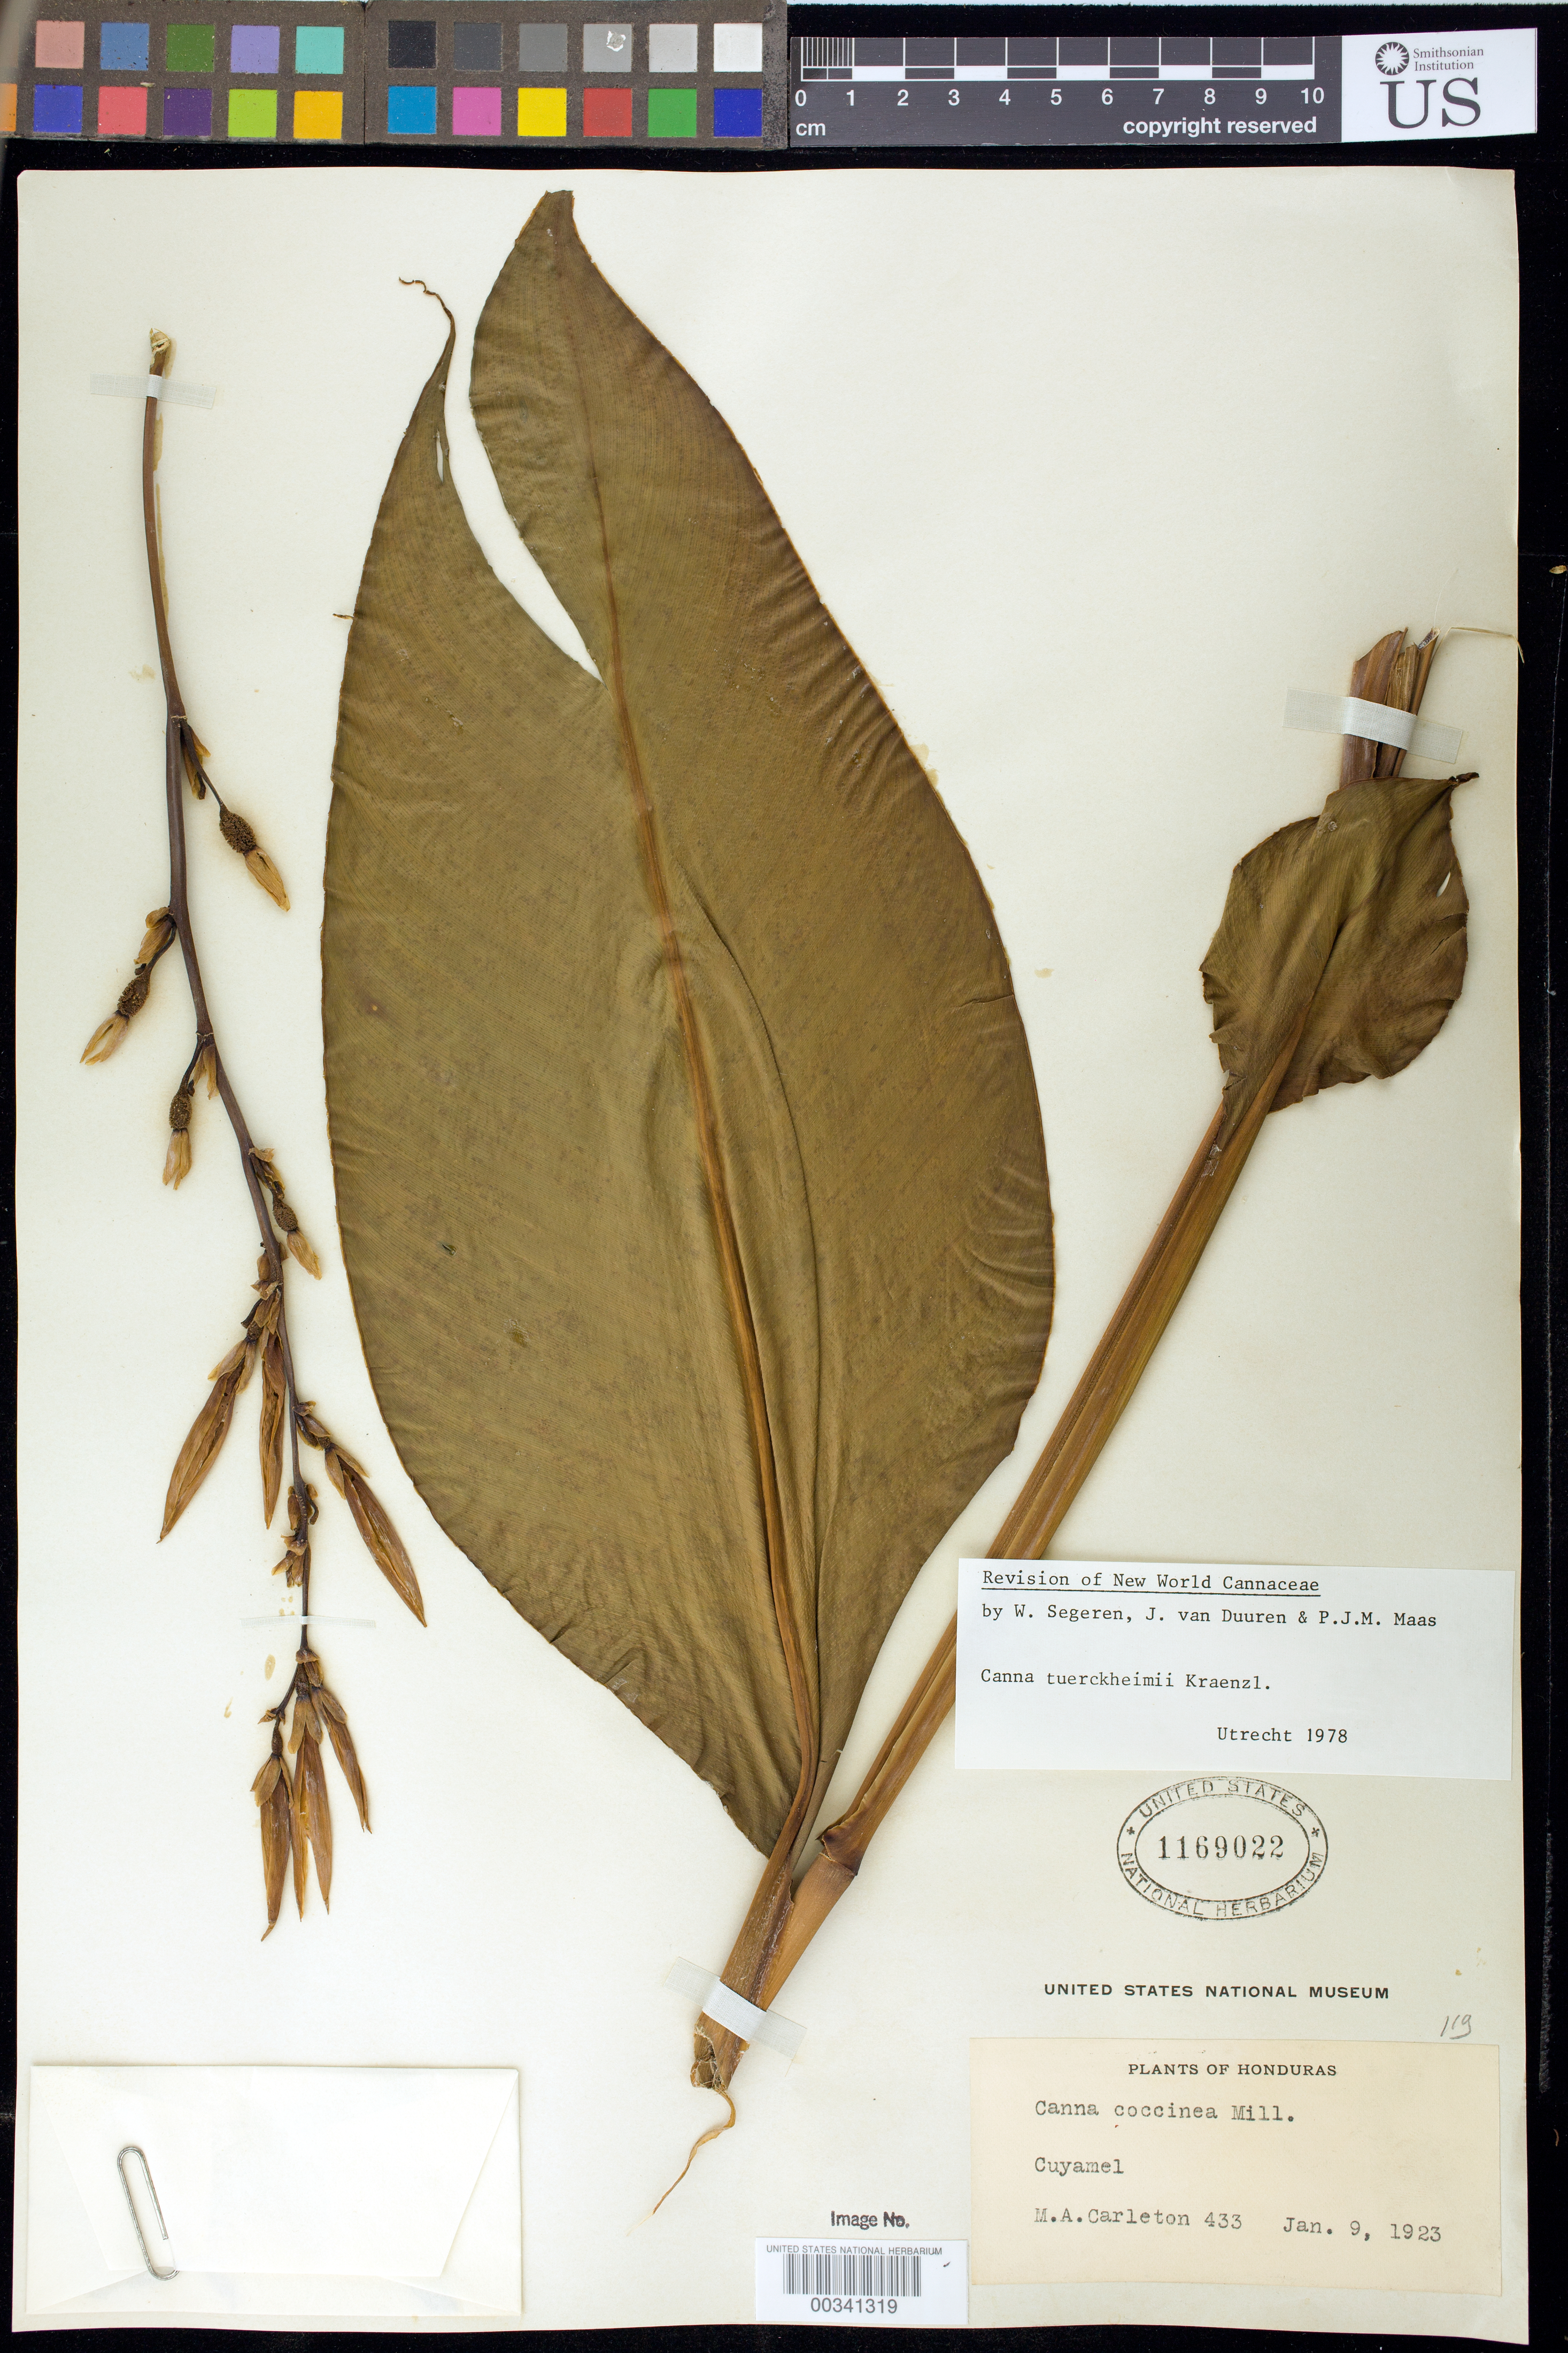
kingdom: Plantae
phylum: Tracheophyta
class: Liliopsida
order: Zingiberales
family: Cannaceae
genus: Canna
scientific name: Canna tuerckheimii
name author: Kraenzl. in Engl.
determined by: Segeren, W.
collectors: M. A. Carleton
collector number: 433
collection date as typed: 09 Jan 1923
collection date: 1923-01-09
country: Honduras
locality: Cuyamel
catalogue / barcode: US 1169022